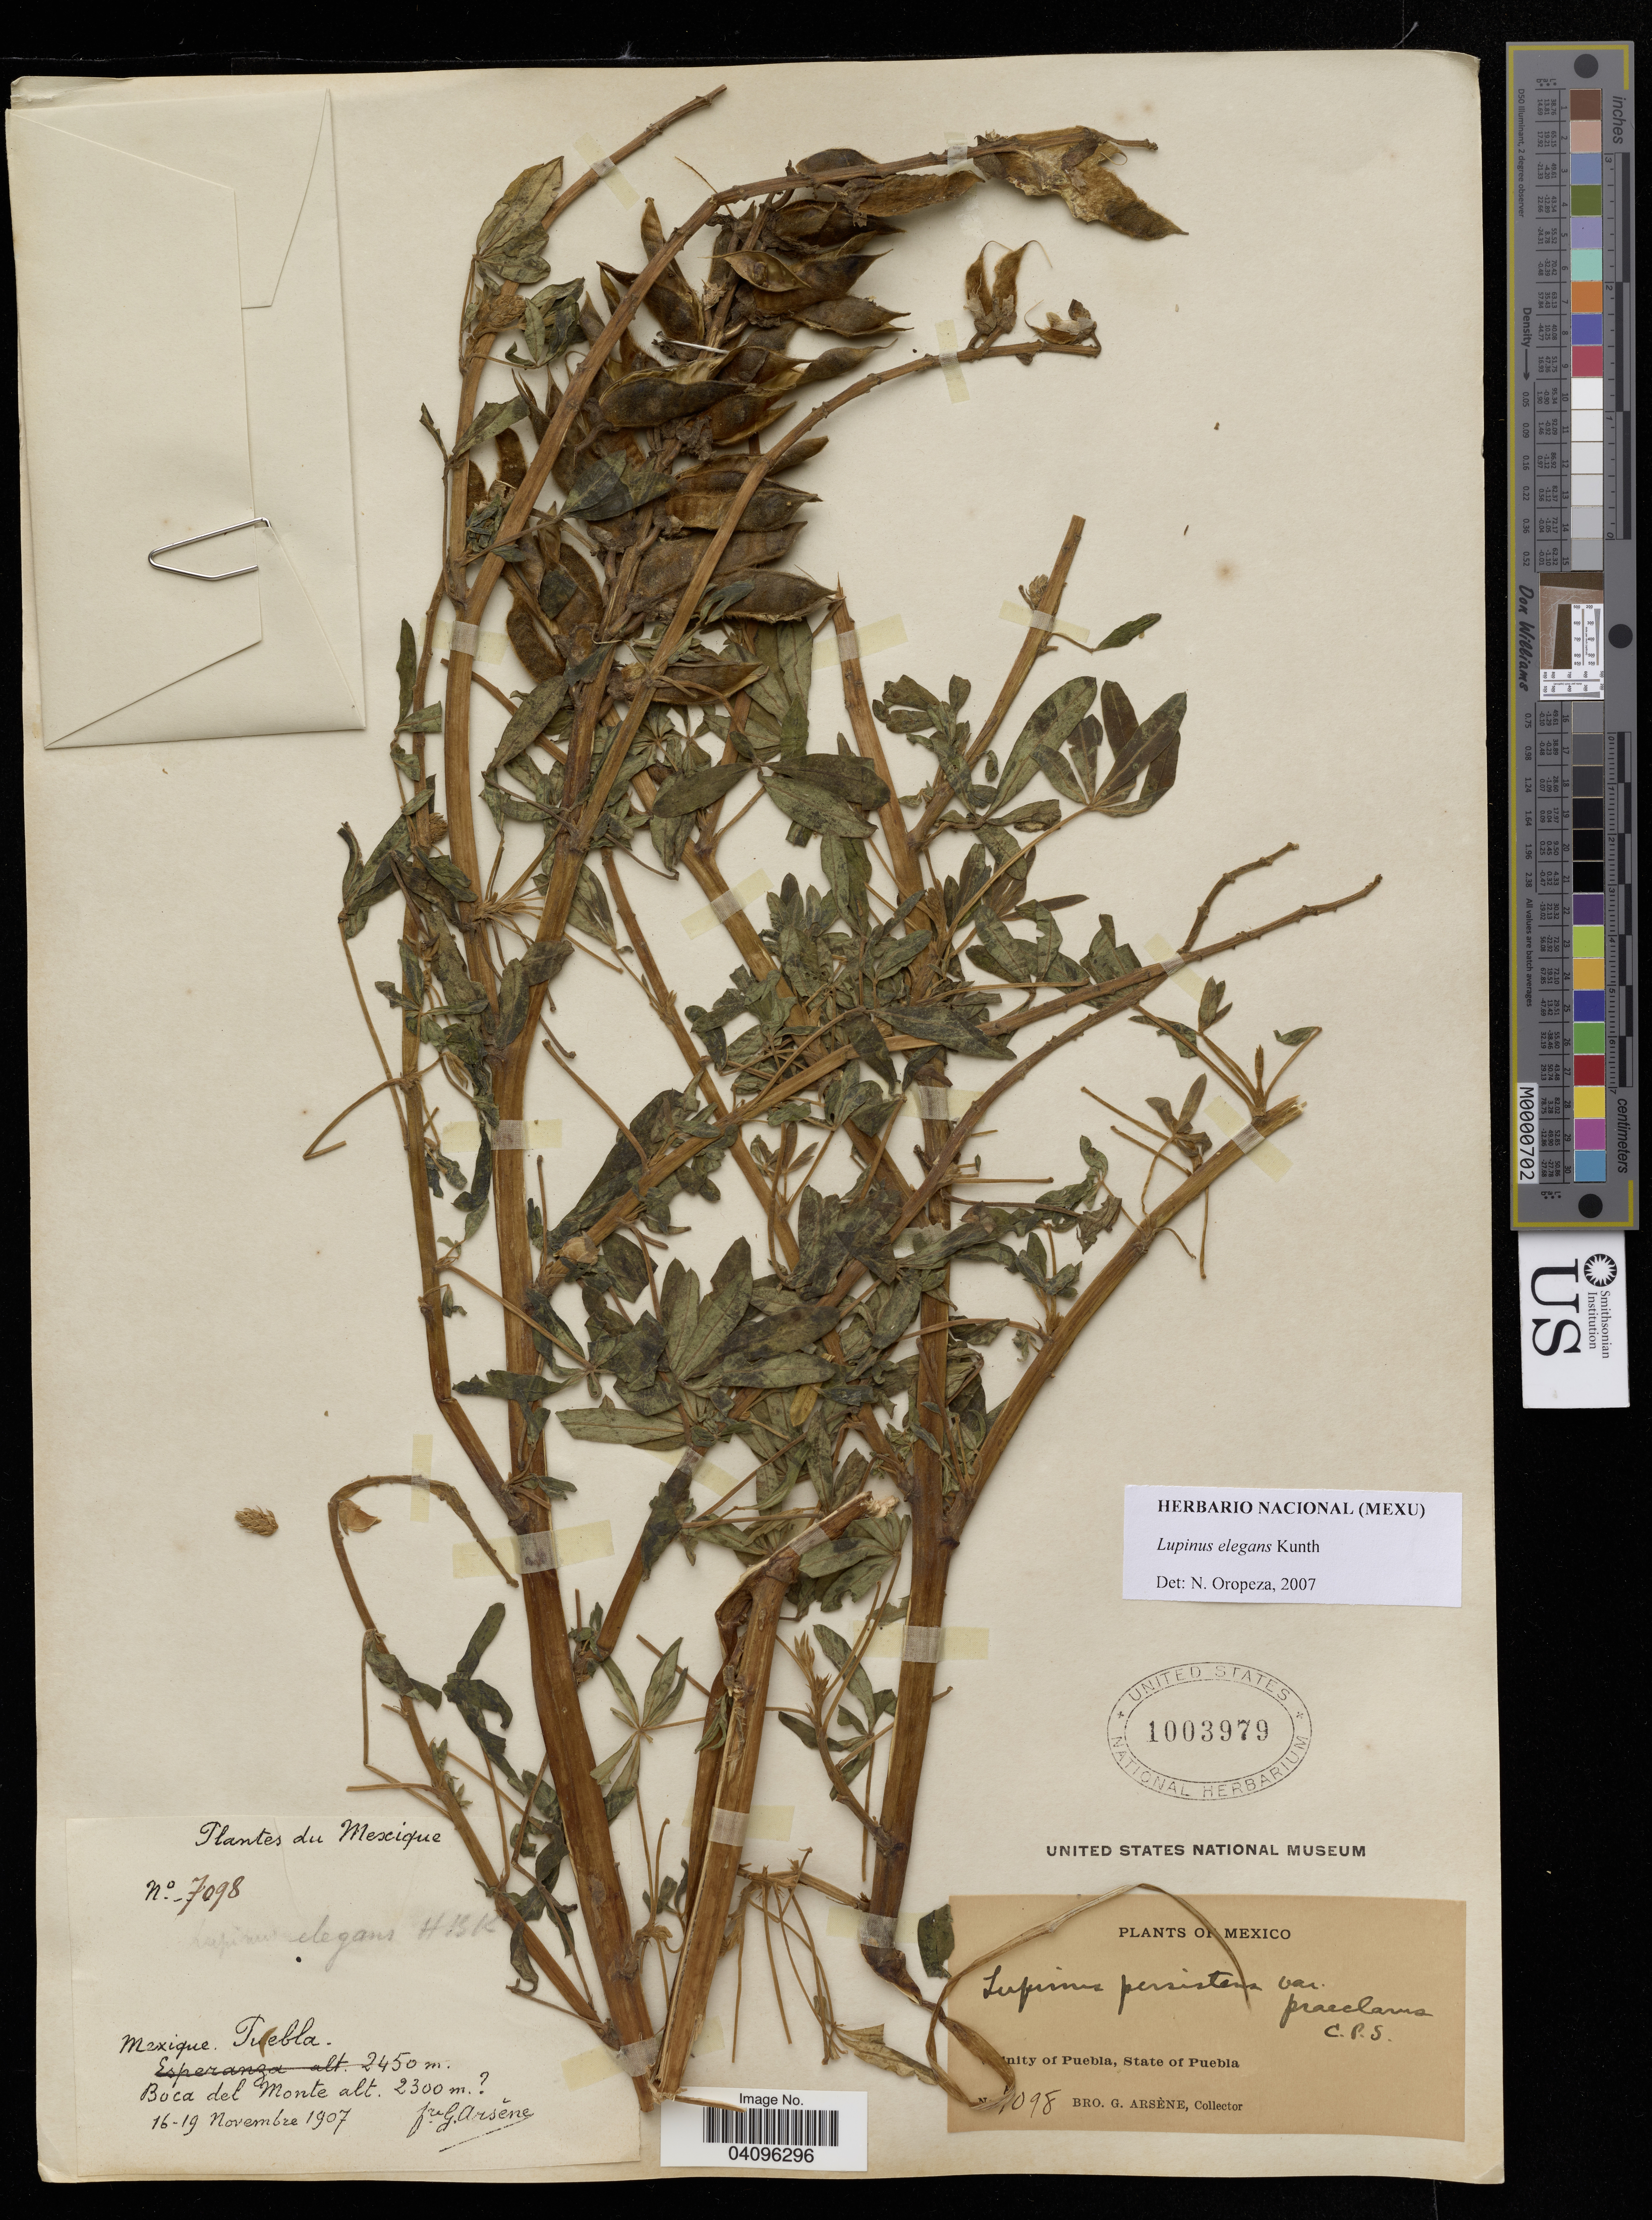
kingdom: Plantae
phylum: Tracheophyta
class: Magnoliopsida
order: Fabales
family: Fabaceae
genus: Lupinus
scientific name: Lupinus elegans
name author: Kunth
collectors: Bro. G. Arsène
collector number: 7098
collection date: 1907-11-16/1907-11-19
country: Mexico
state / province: Puebla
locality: !nity of Puebla. Boca del Monte.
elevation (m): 2300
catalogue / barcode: US 1003979